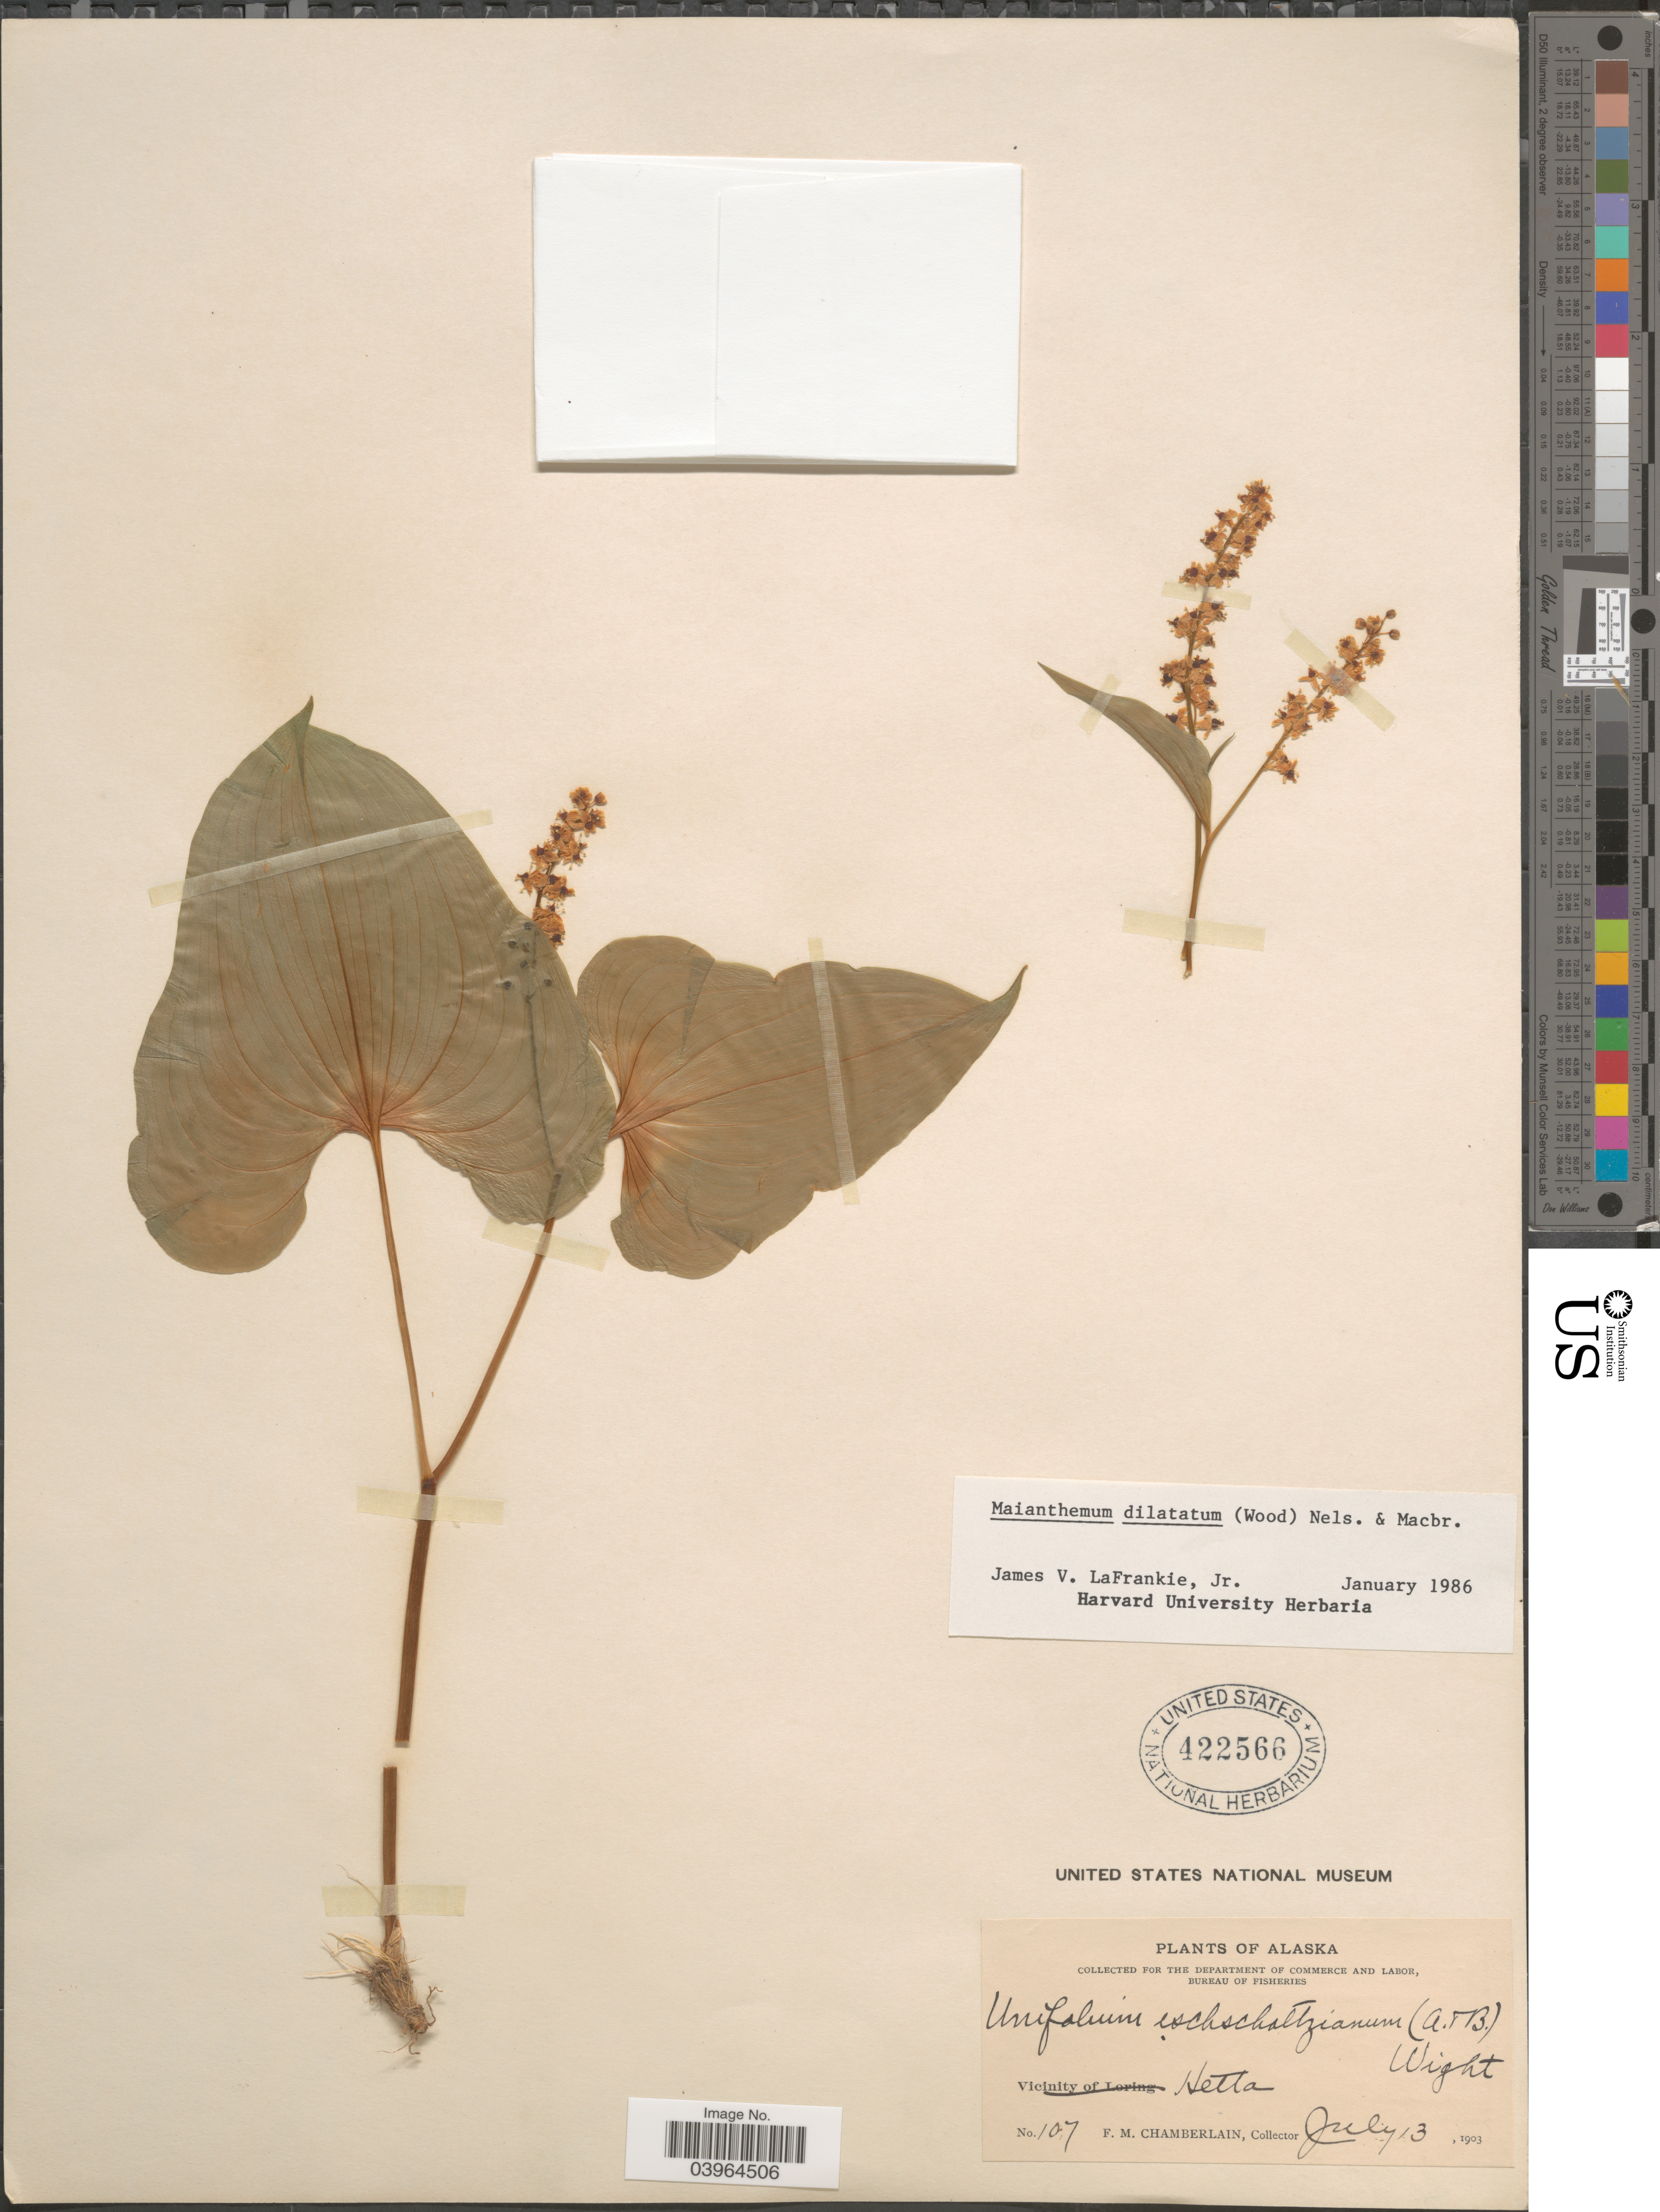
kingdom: Plantae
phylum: Tracheophyta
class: Liliopsida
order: Asparagales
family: Asparagaceae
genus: Maianthemum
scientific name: Maianthemum dilatatum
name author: (Alph. Wood) A. Nelson & J.F. Macbr.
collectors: F. Chamberlain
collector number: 107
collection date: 1903-07-13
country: United States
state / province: Alaska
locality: Hetta.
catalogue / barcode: US 422566